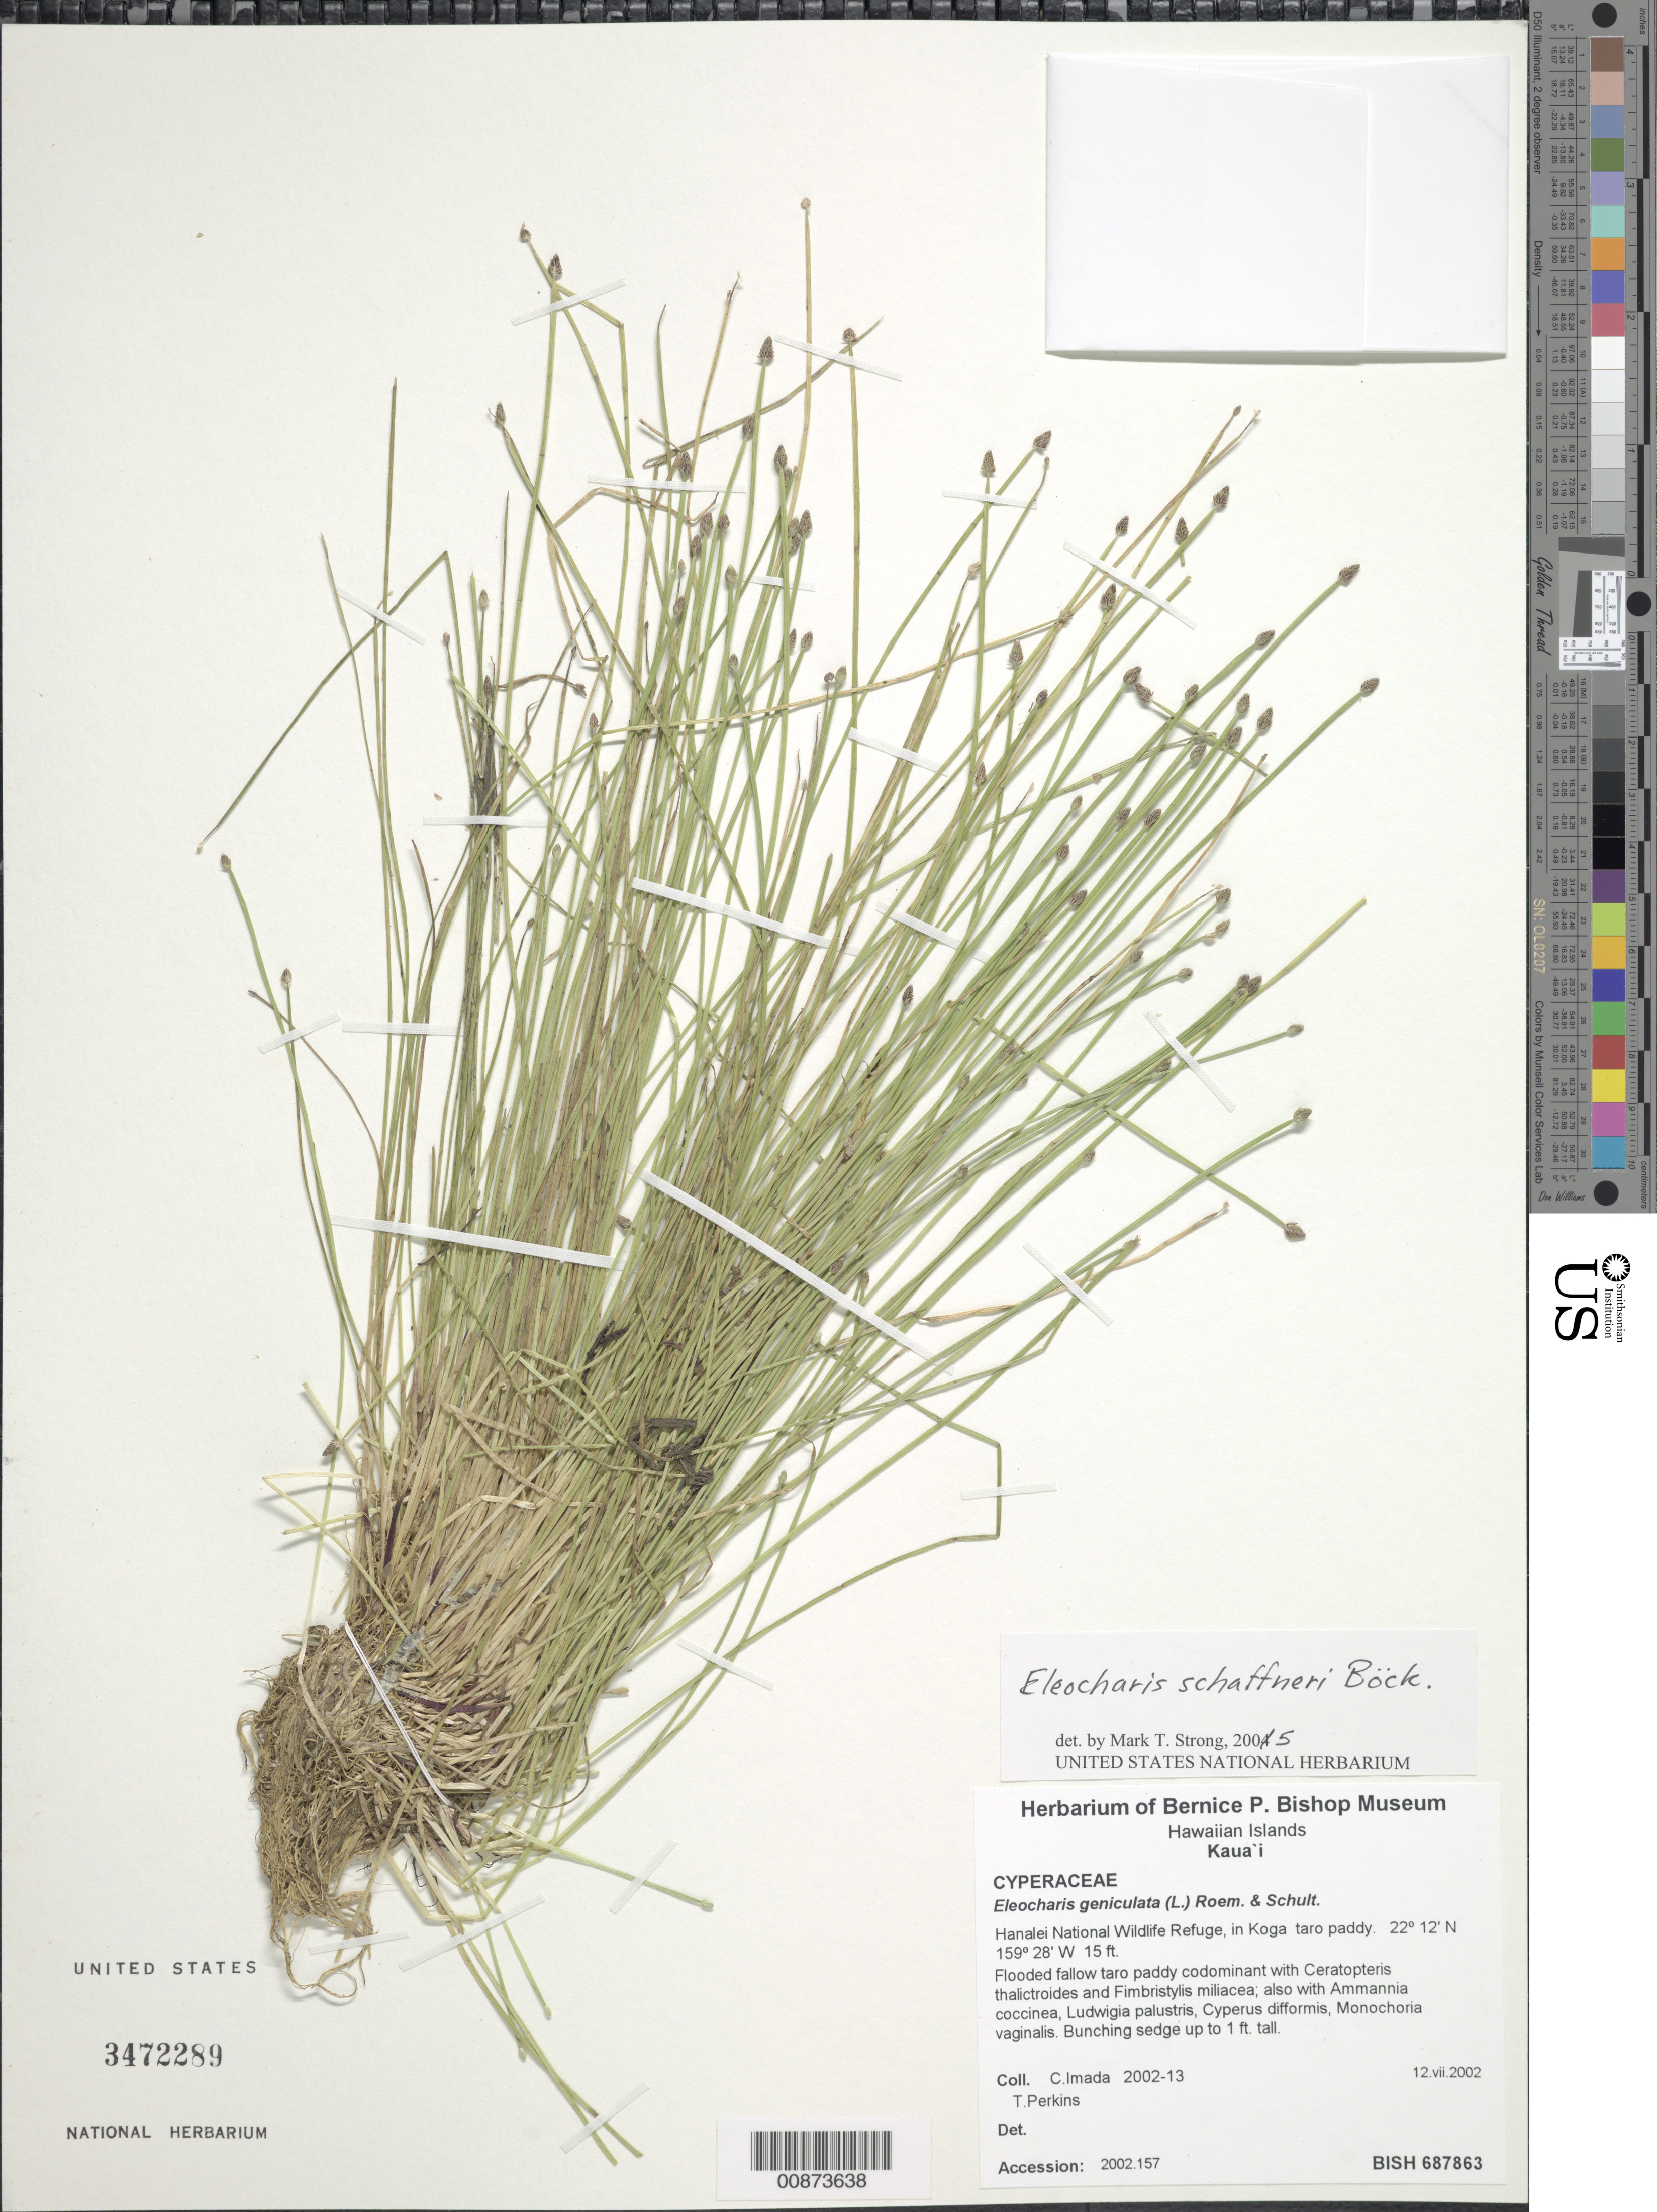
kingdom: Plantae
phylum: Tracheophyta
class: Liliopsida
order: Poales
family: Cyperaceae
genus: Eleocharis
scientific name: Eleocharis schaffneri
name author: Boeckeler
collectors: C. Imada & T. Perkins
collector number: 2002-13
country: United States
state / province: Hawaii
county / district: Kauai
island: Kaua'i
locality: Hanalei National Wildlife Refuge, In Kaga taro paddy.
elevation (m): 5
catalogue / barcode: US 3472289